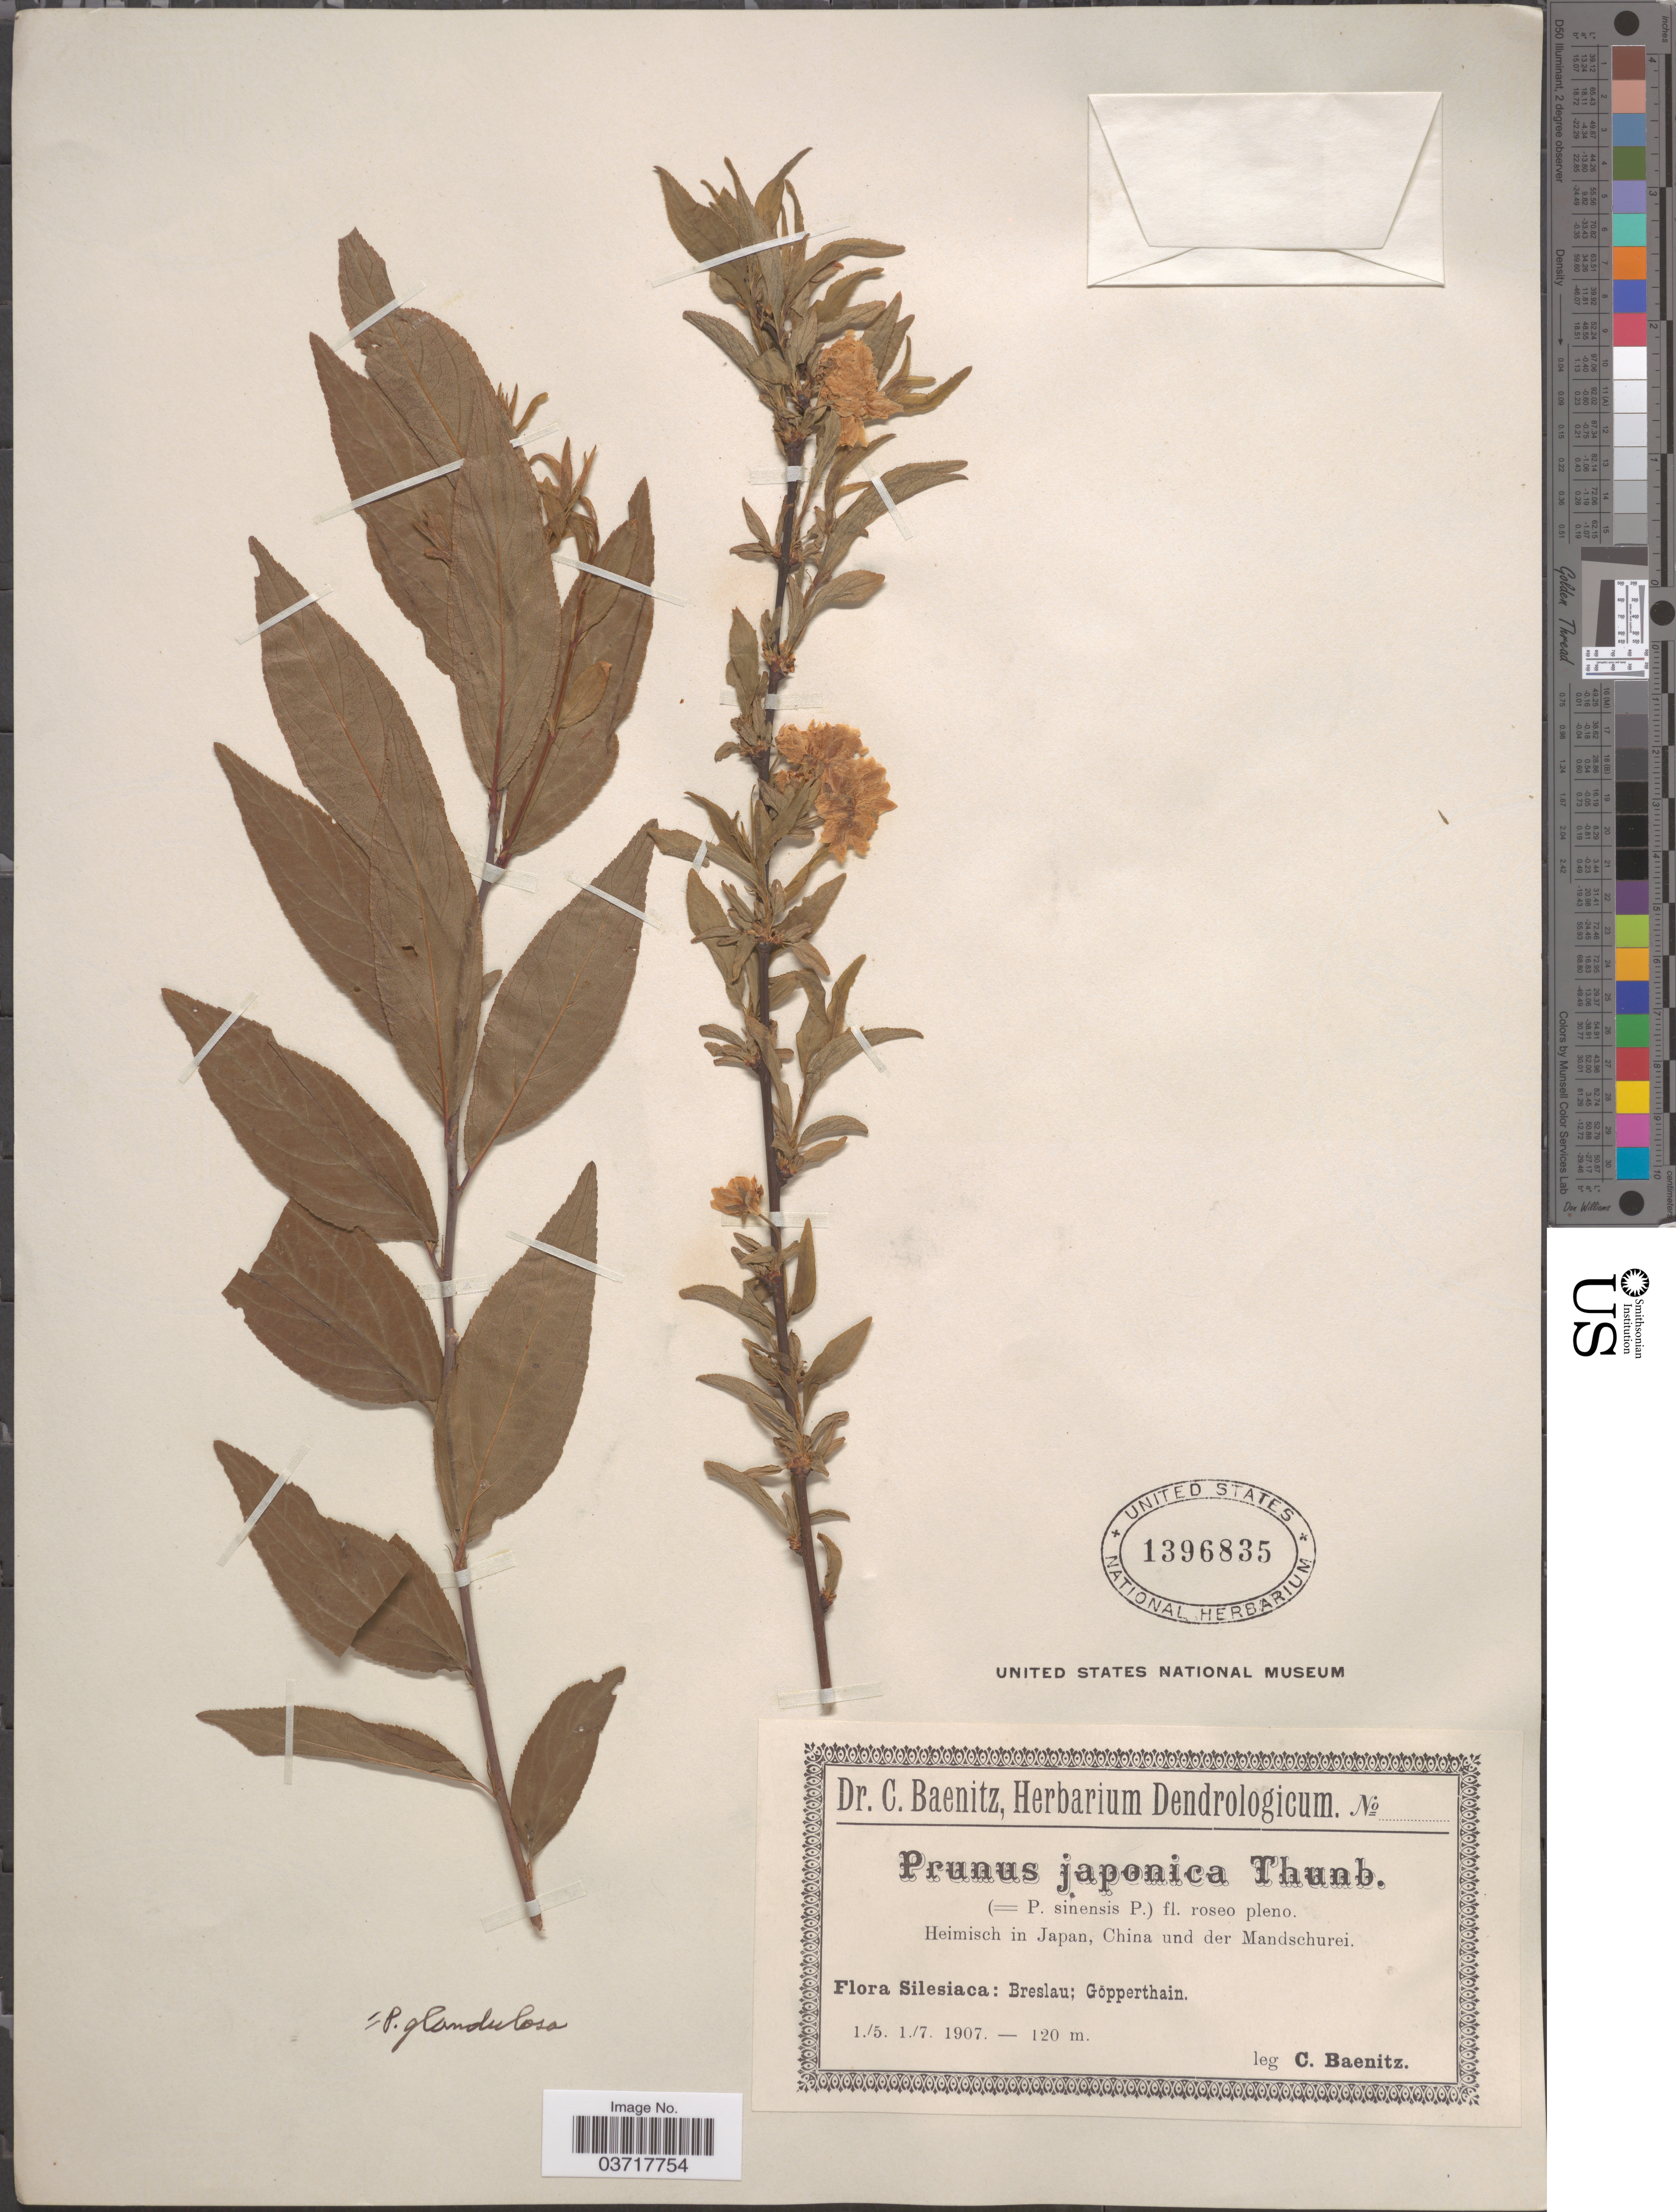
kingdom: Plantae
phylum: Tracheophyta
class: Magnoliopsida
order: Rosales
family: Rosaceae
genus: Prunus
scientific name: Prunus japonica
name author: Thunb.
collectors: C. G. Baenitz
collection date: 1907-05-01/1907-07-01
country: Poland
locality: Silesiaca: Breslau; Göpperthain.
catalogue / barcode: US 1396835